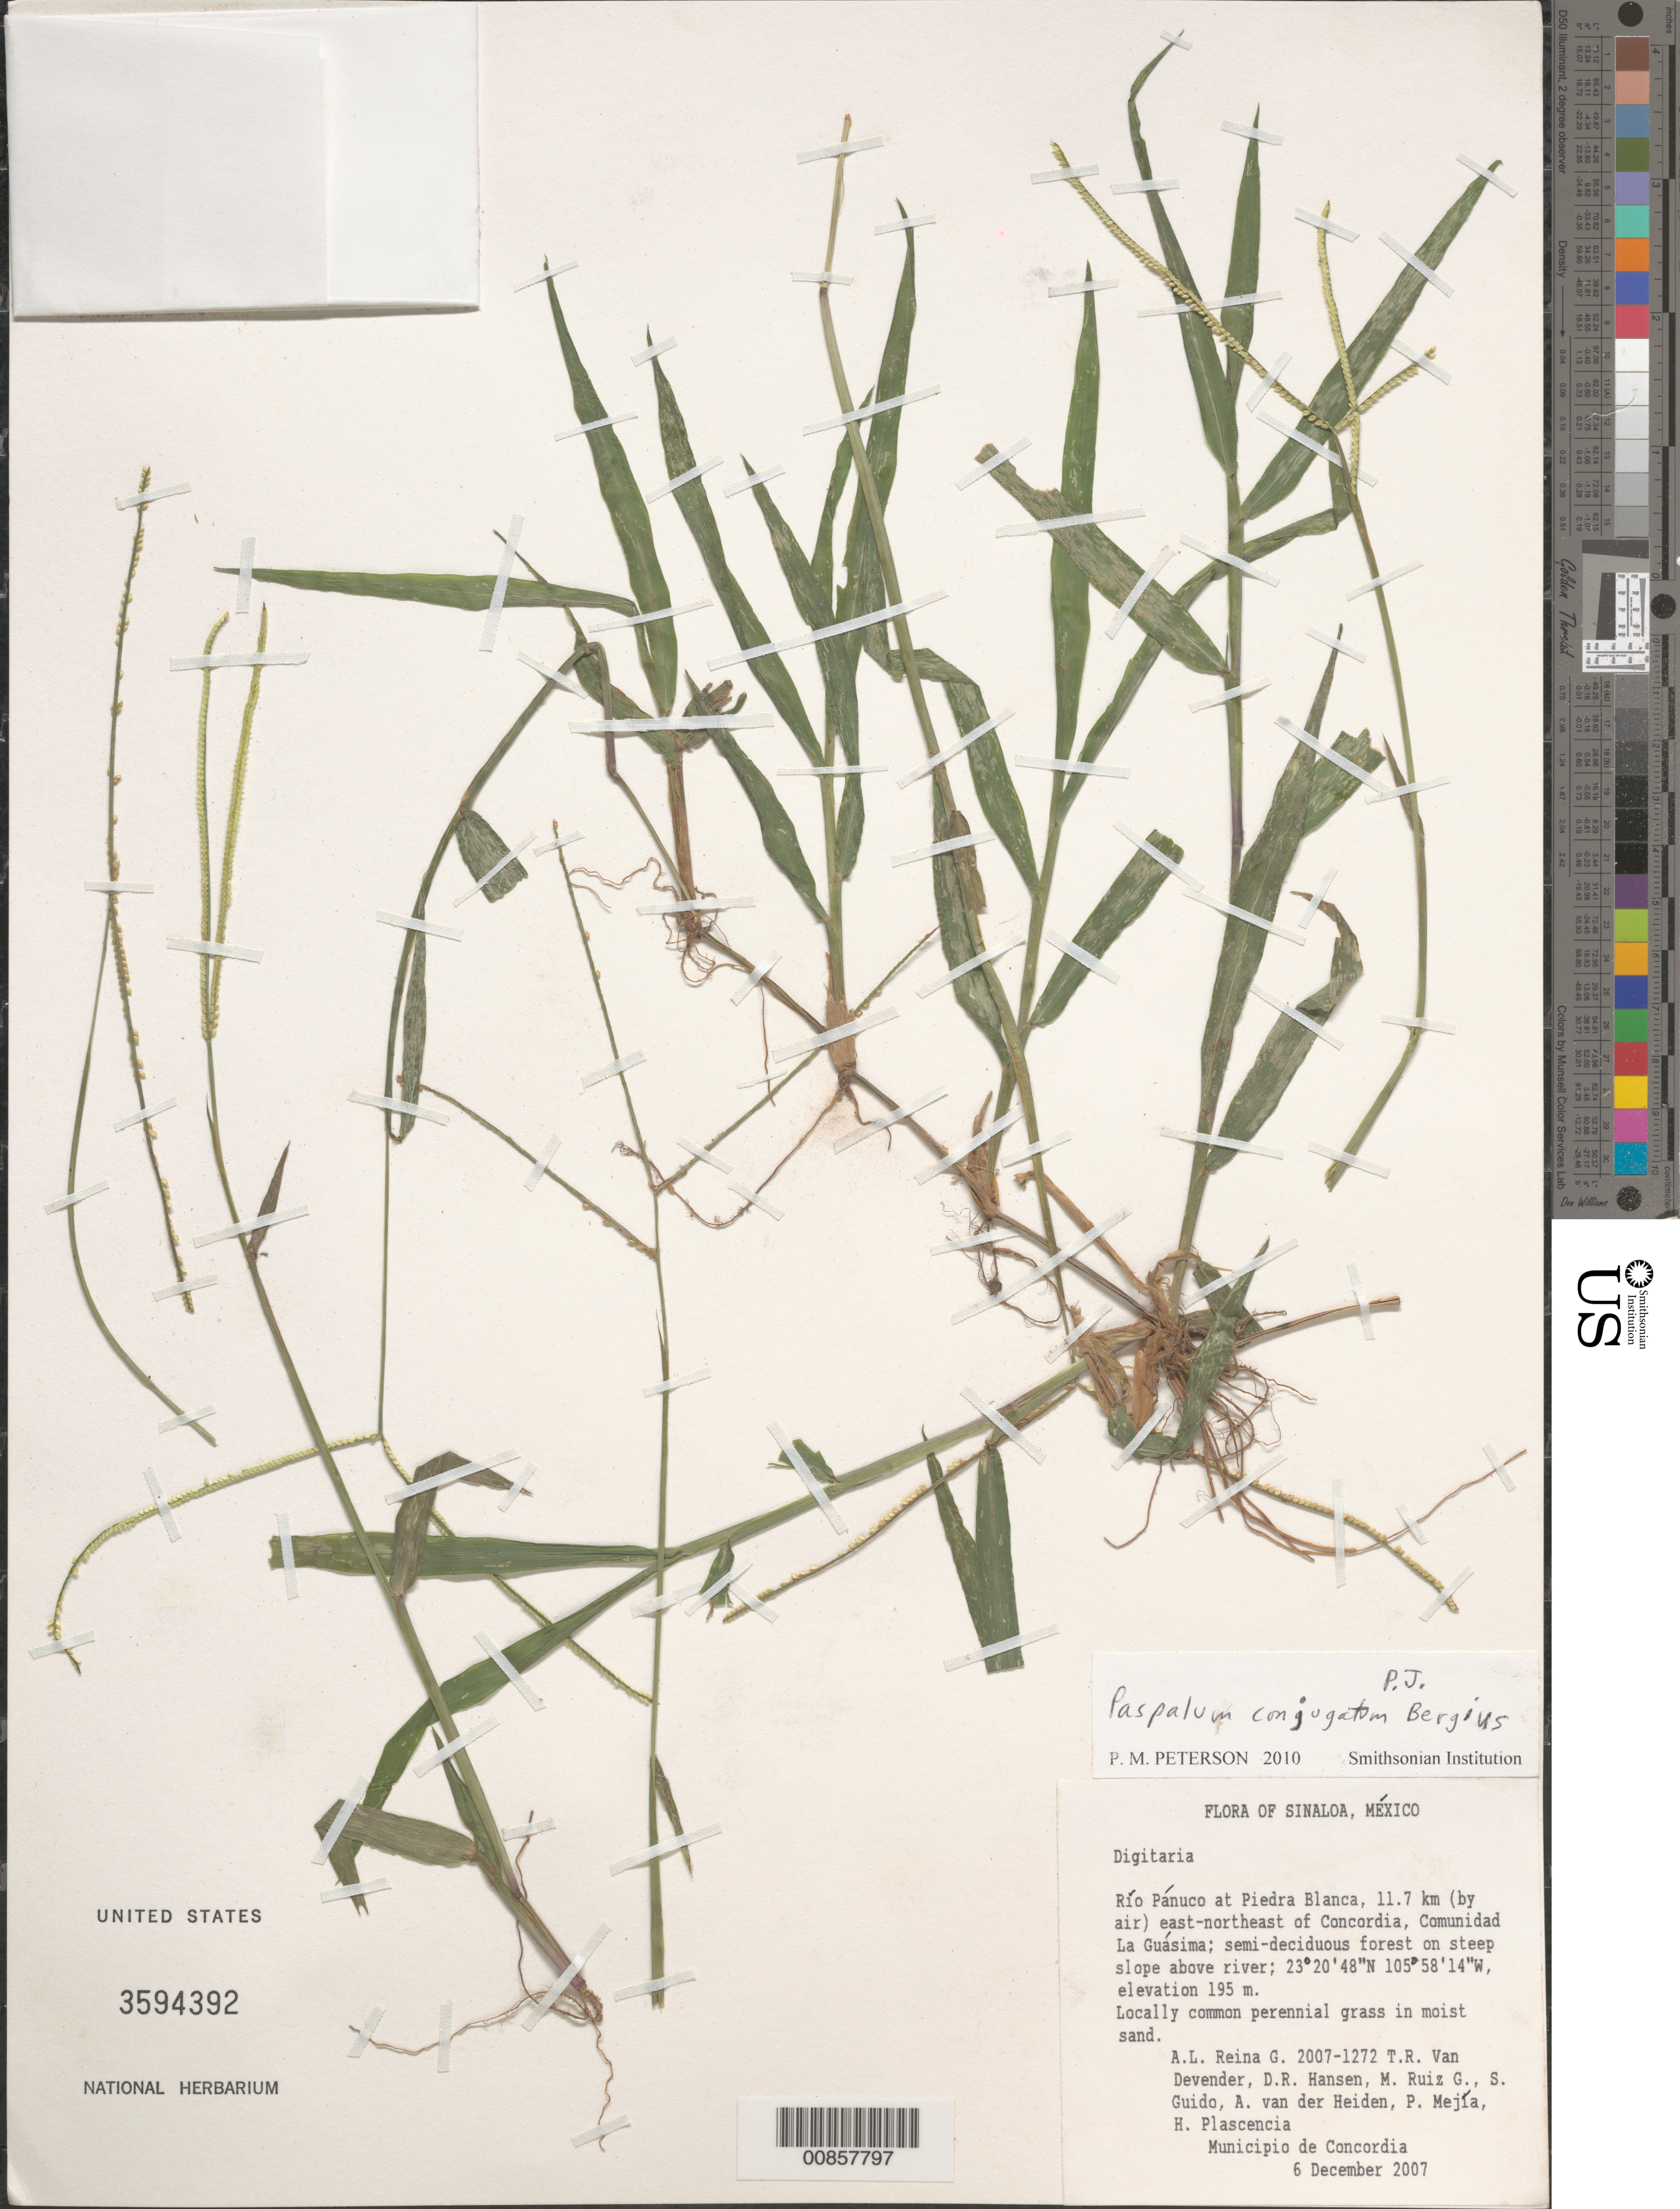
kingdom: Plantae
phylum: Tracheophyta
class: Liliopsida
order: Poales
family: Poaceae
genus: Paspalum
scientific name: Paspalum conjugatum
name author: P.J. Bergius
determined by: Peterson, Paul M., (BOT), Smithsonian Institution - National Museum of Natural History (UNITED STATES)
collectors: A. L. Reina G., T. R. Van Devender, D. R. Hansen, M. Ruiz G., S. Guido S., A. M. van der Heiden, P. Mejía & H. Plascencia G.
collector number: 2007-1272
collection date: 2007-12-06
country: Mexico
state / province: Sinaloa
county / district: Concordia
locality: Río Pánuco at Punta Blanca, 11.7 km (by air) ENE of Concordia, Comunidad La Guásima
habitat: semi-deciduous forest on steep slope above river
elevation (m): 195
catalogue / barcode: US 3594392